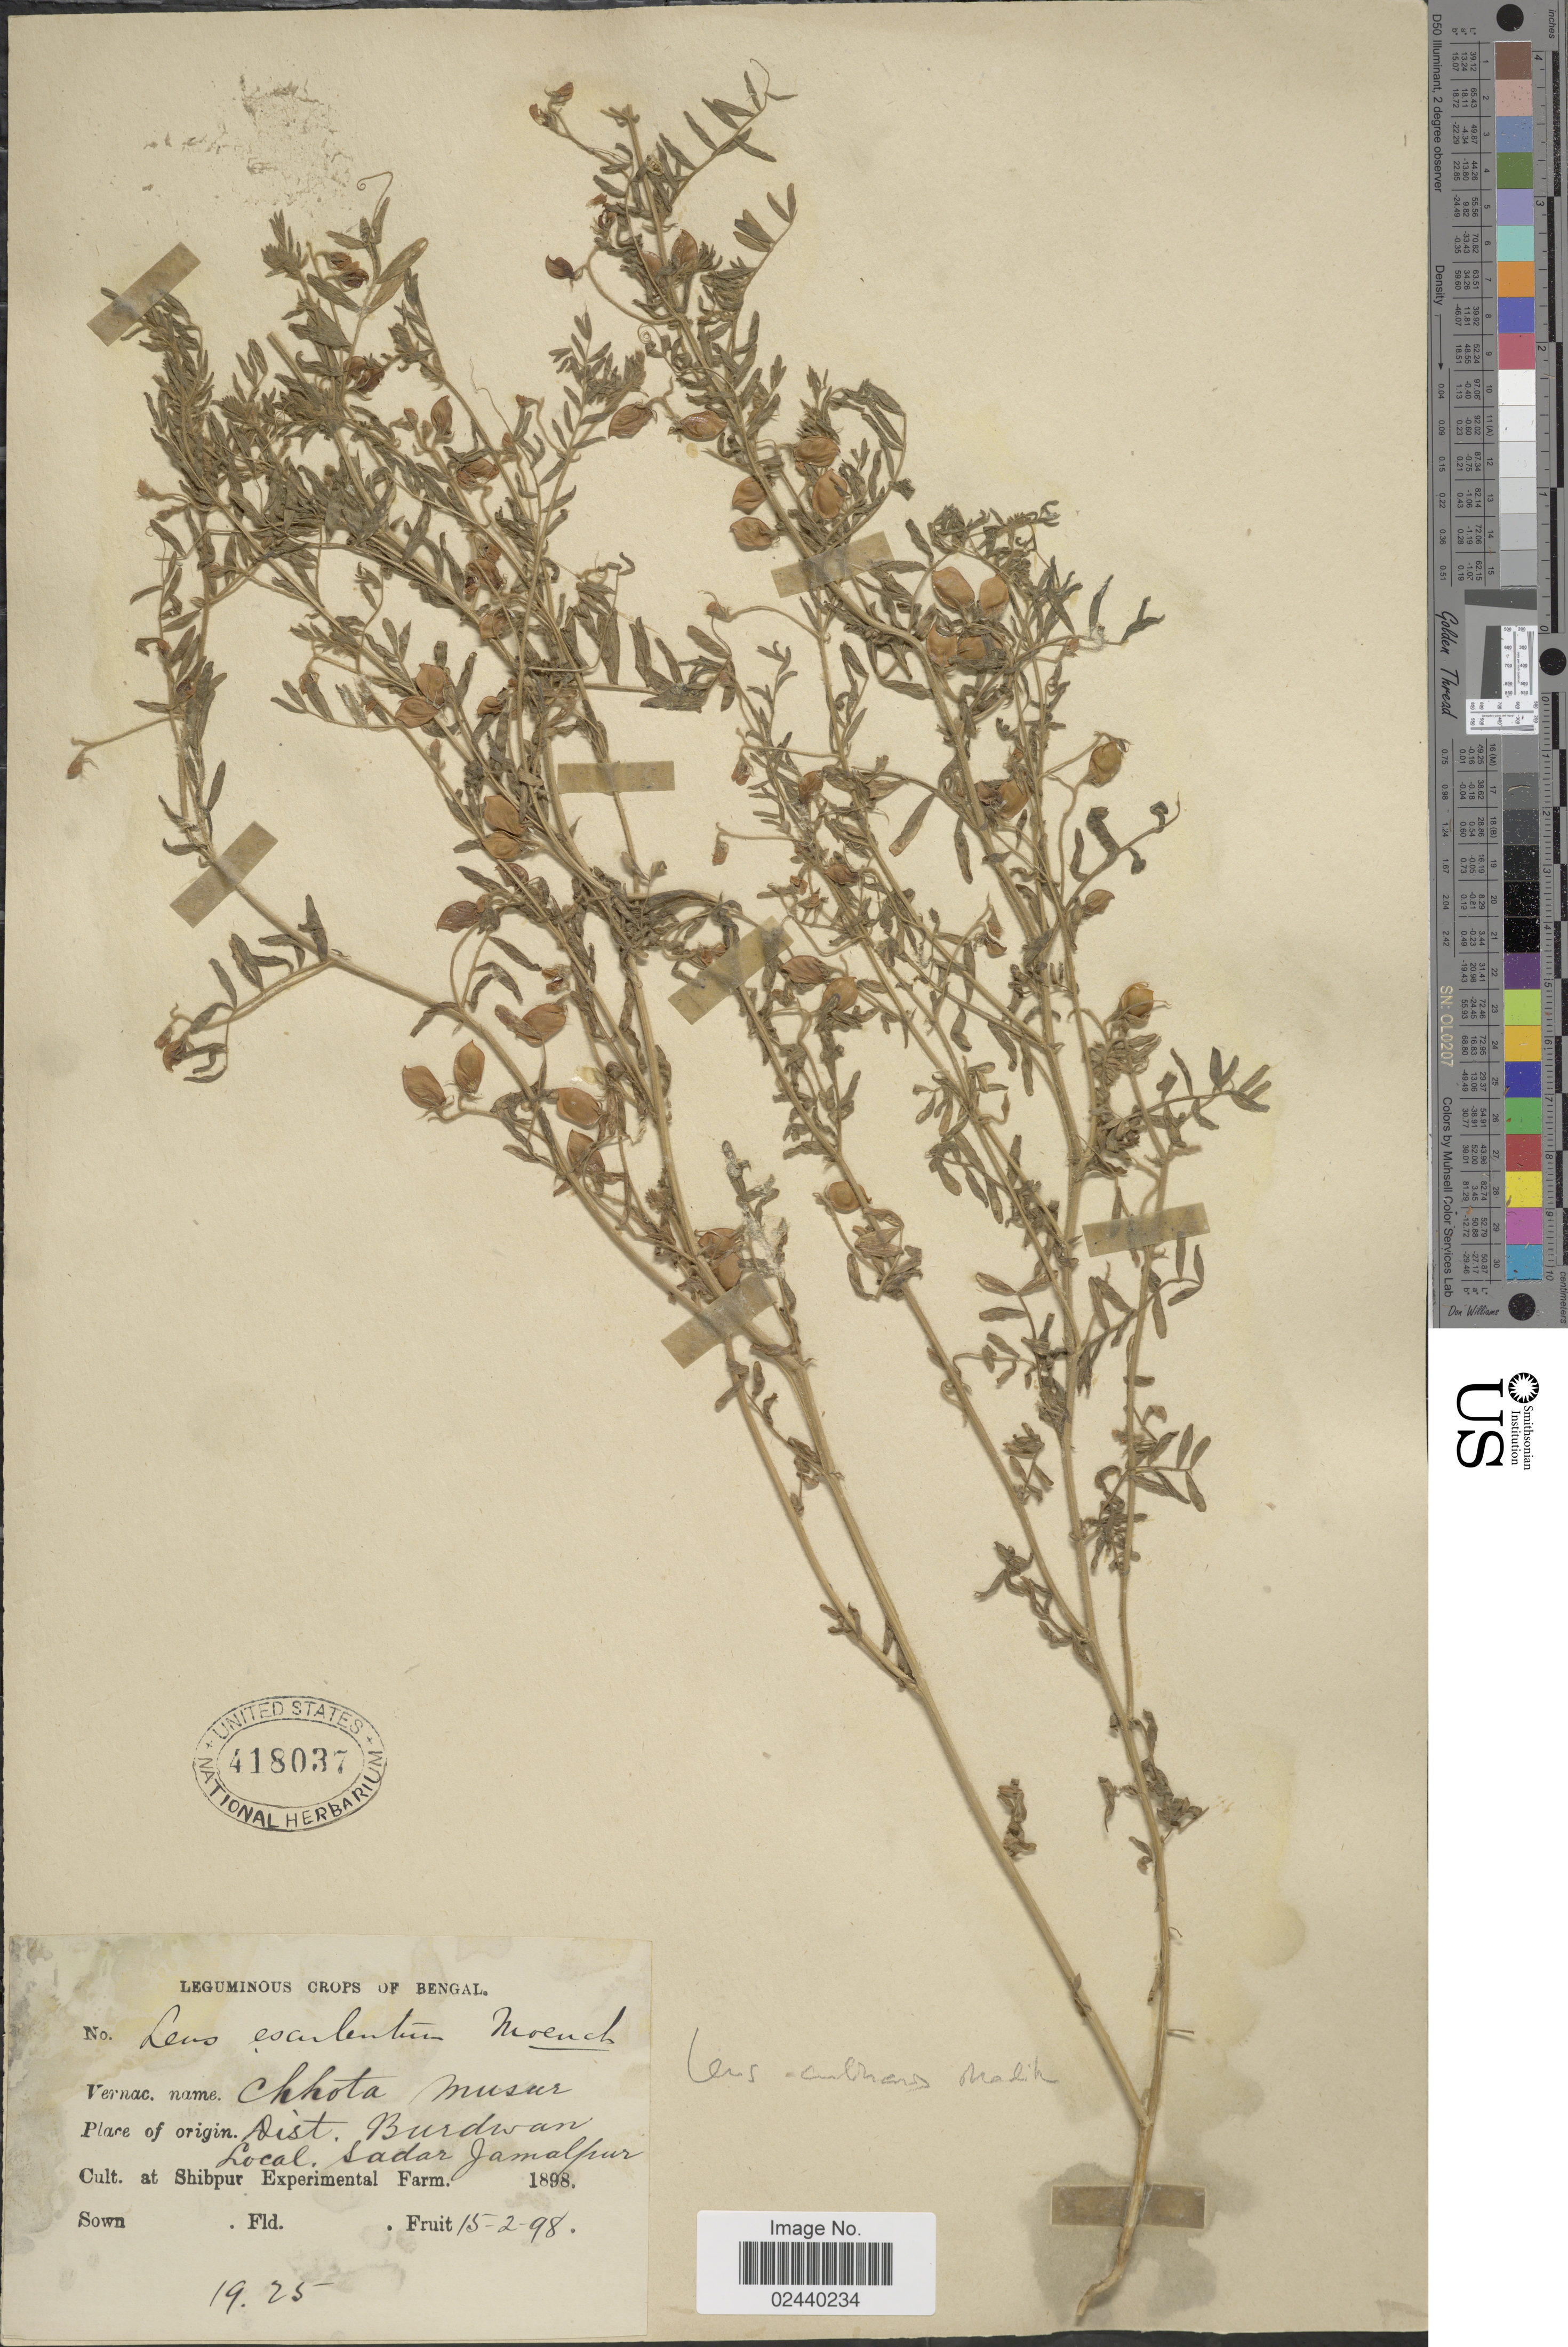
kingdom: Plantae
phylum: Tracheophyta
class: Magnoliopsida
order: Fabales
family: Fabaceae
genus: Vicia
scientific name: Vicia lens subsp. lens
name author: (L.) Coss. & Germ.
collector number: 19.25?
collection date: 1898-02-15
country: India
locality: Bengal, cult. at Shibpur Experimental Farm.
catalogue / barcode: US 418037